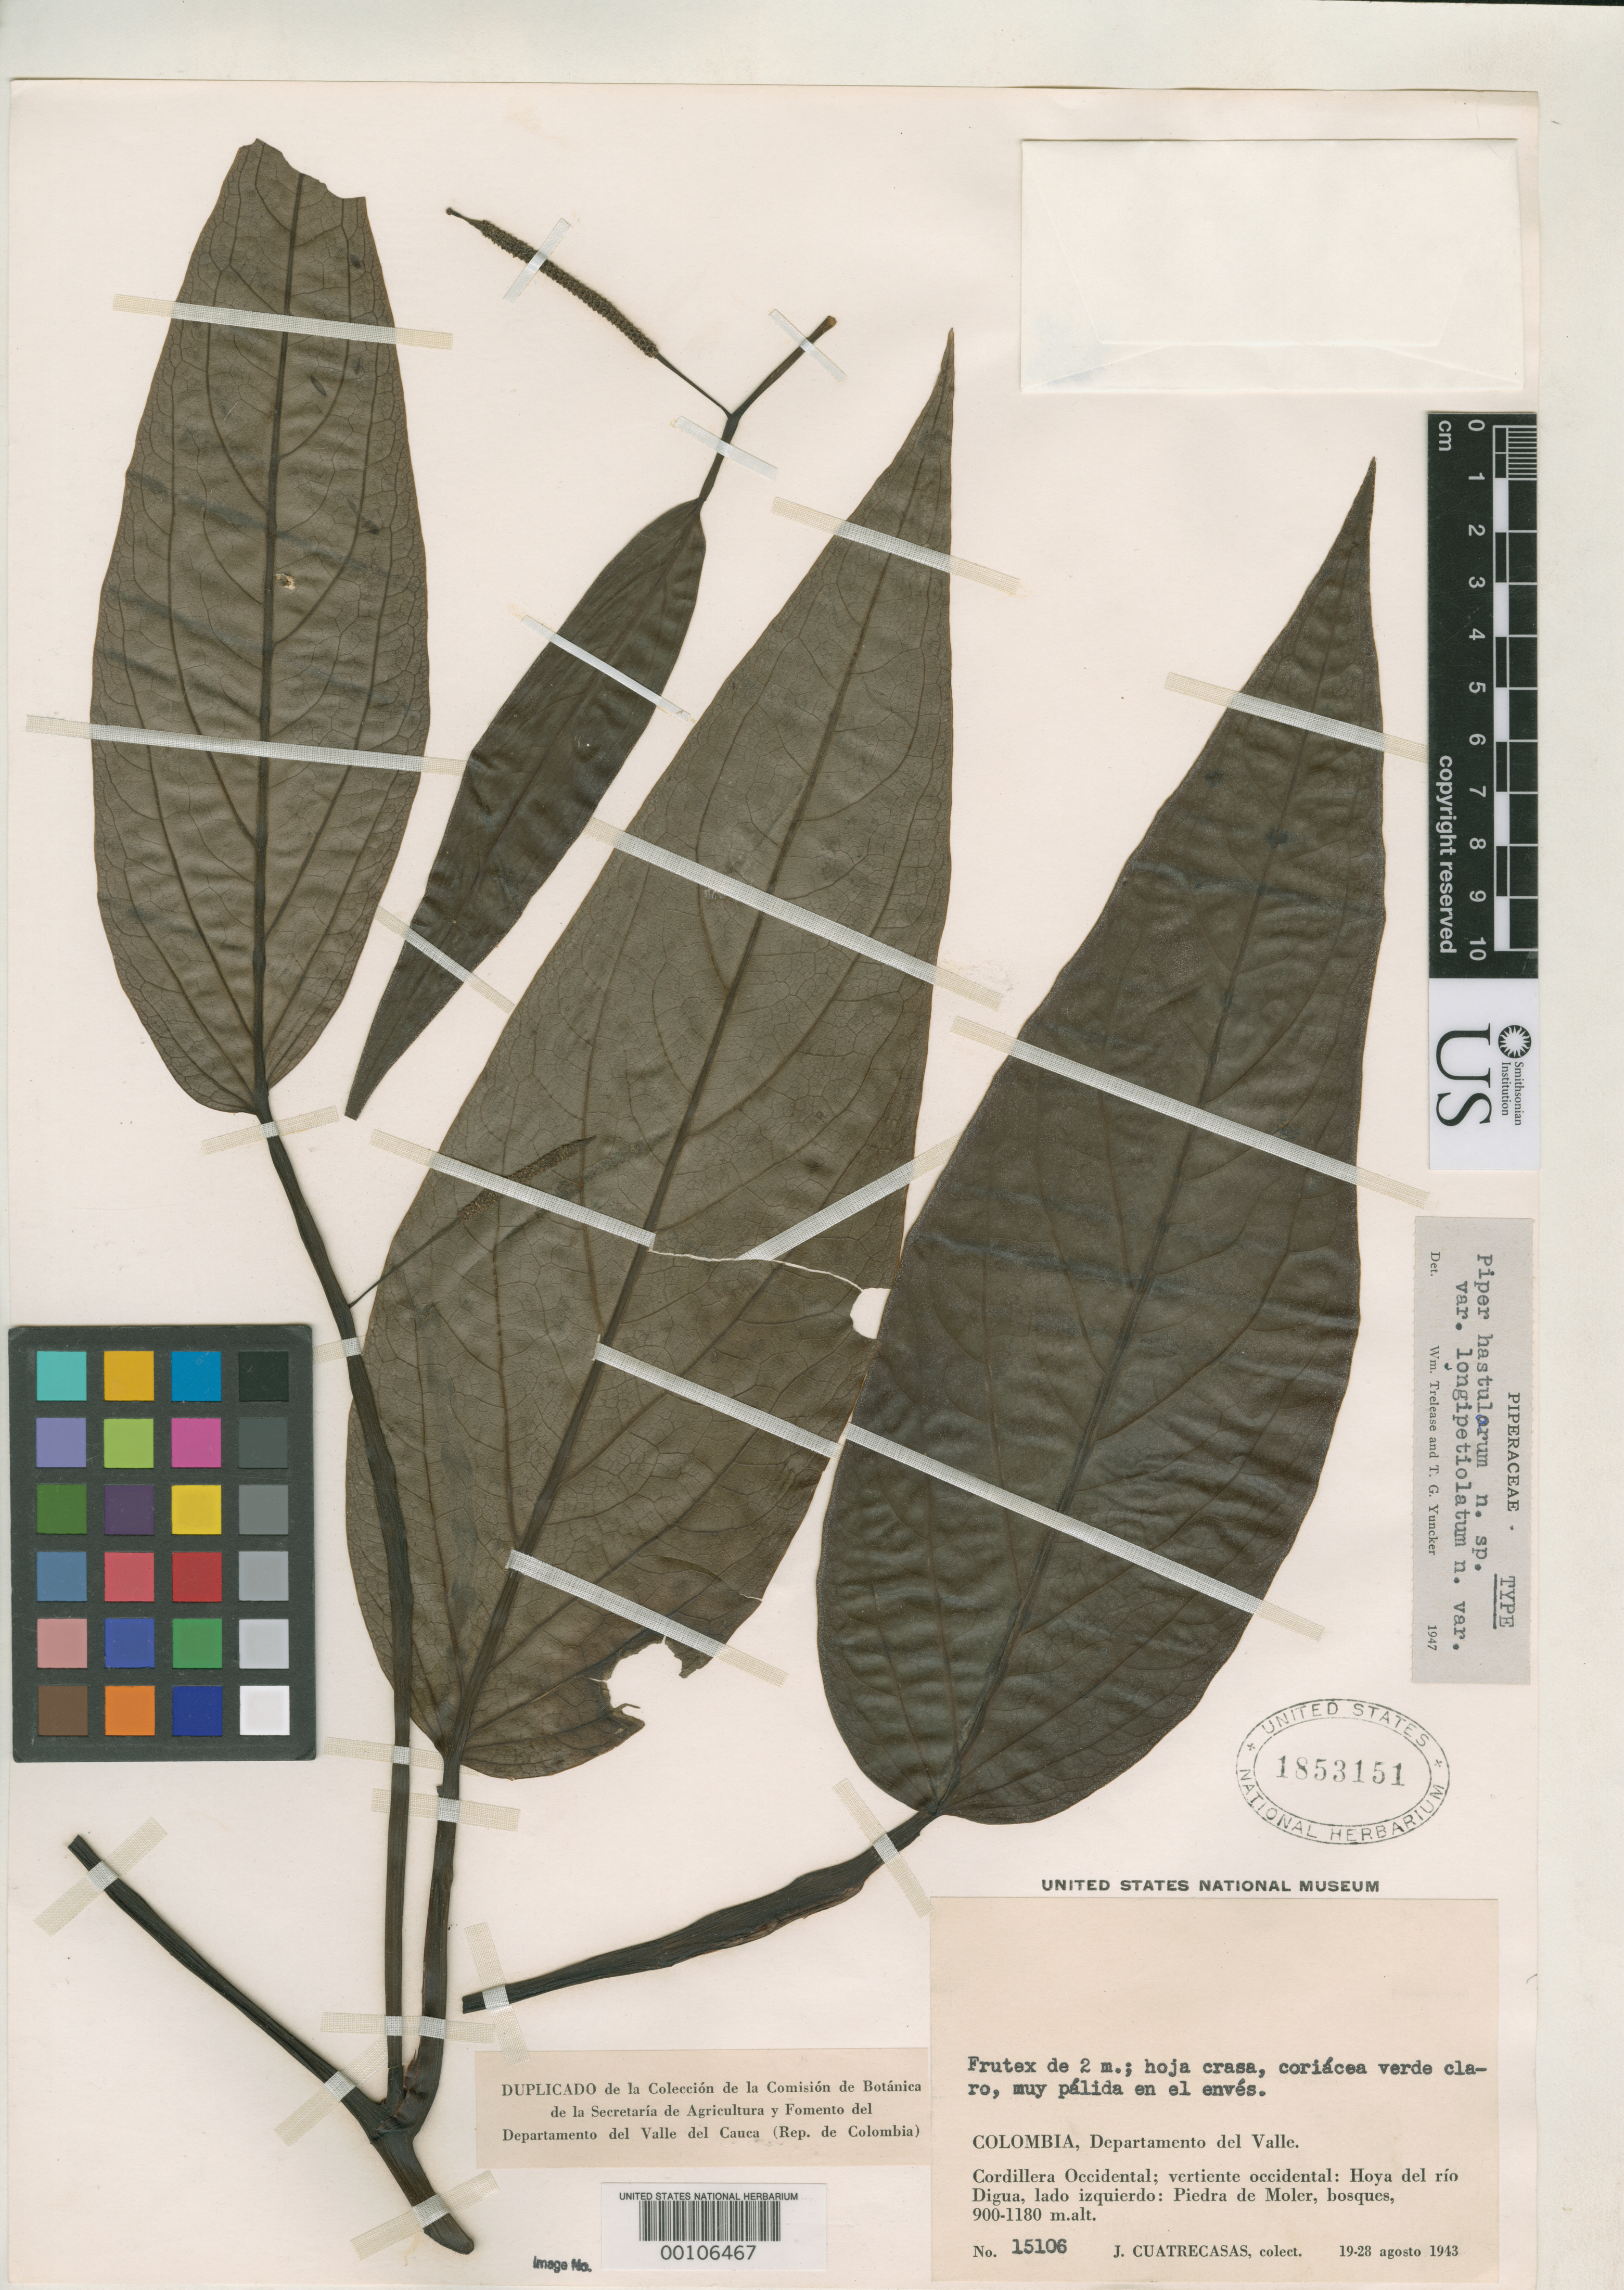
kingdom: Plantae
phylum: Tracheophyta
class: Magnoliopsida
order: Piperales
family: Piperaceae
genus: Piper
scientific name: Piper hastularum var. longipetiolatum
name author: Trel. & Yunck.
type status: Holotype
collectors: J. Cuatrecasas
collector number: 15106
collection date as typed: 19 Aug 1943 to 28 Aug 1943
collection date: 1943-08-19/1943-08-28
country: Colombia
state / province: Valle del Cauca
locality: Piedra de Moler.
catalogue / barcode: US 1853151